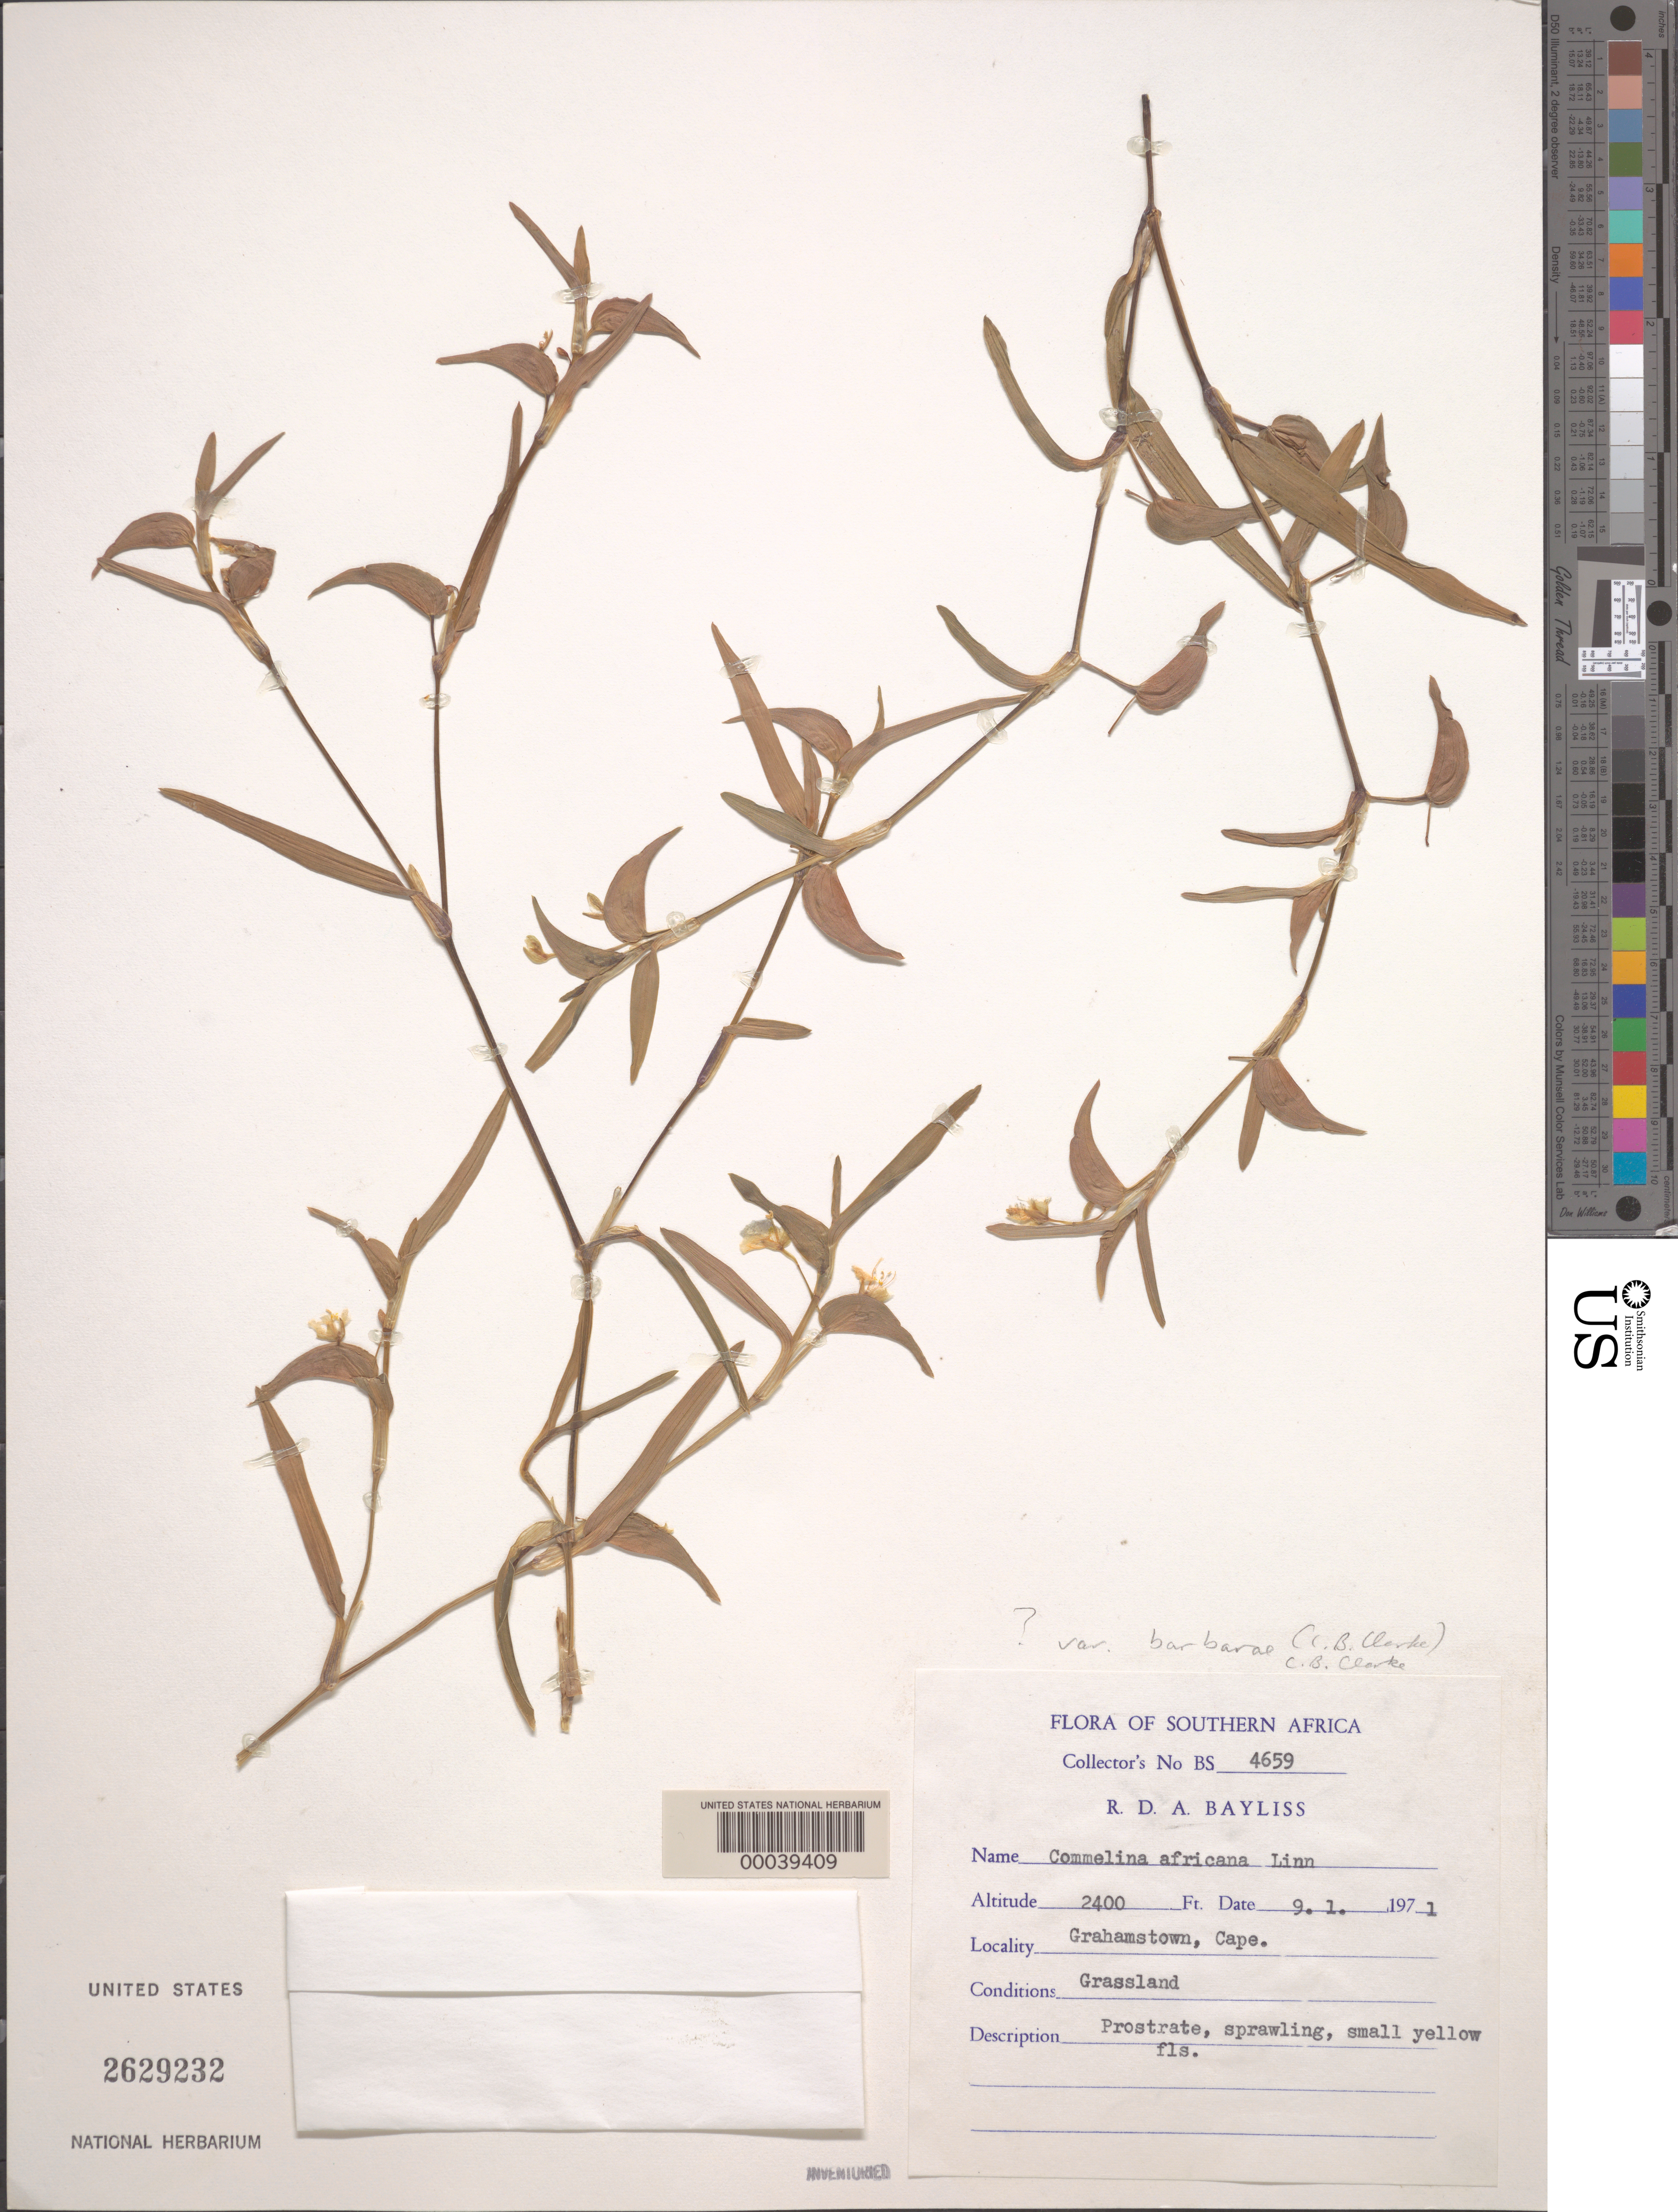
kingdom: Plantae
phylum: Tracheophyta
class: Liliopsida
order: Commelinales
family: Commelinaceae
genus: Commelina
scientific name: Commelina africana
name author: L.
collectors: R. D. Bayliss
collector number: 4659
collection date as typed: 09 Jan 1971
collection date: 1971-01-09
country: South Africa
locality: Grahamstown, capetown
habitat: Grassland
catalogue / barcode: US 2629232